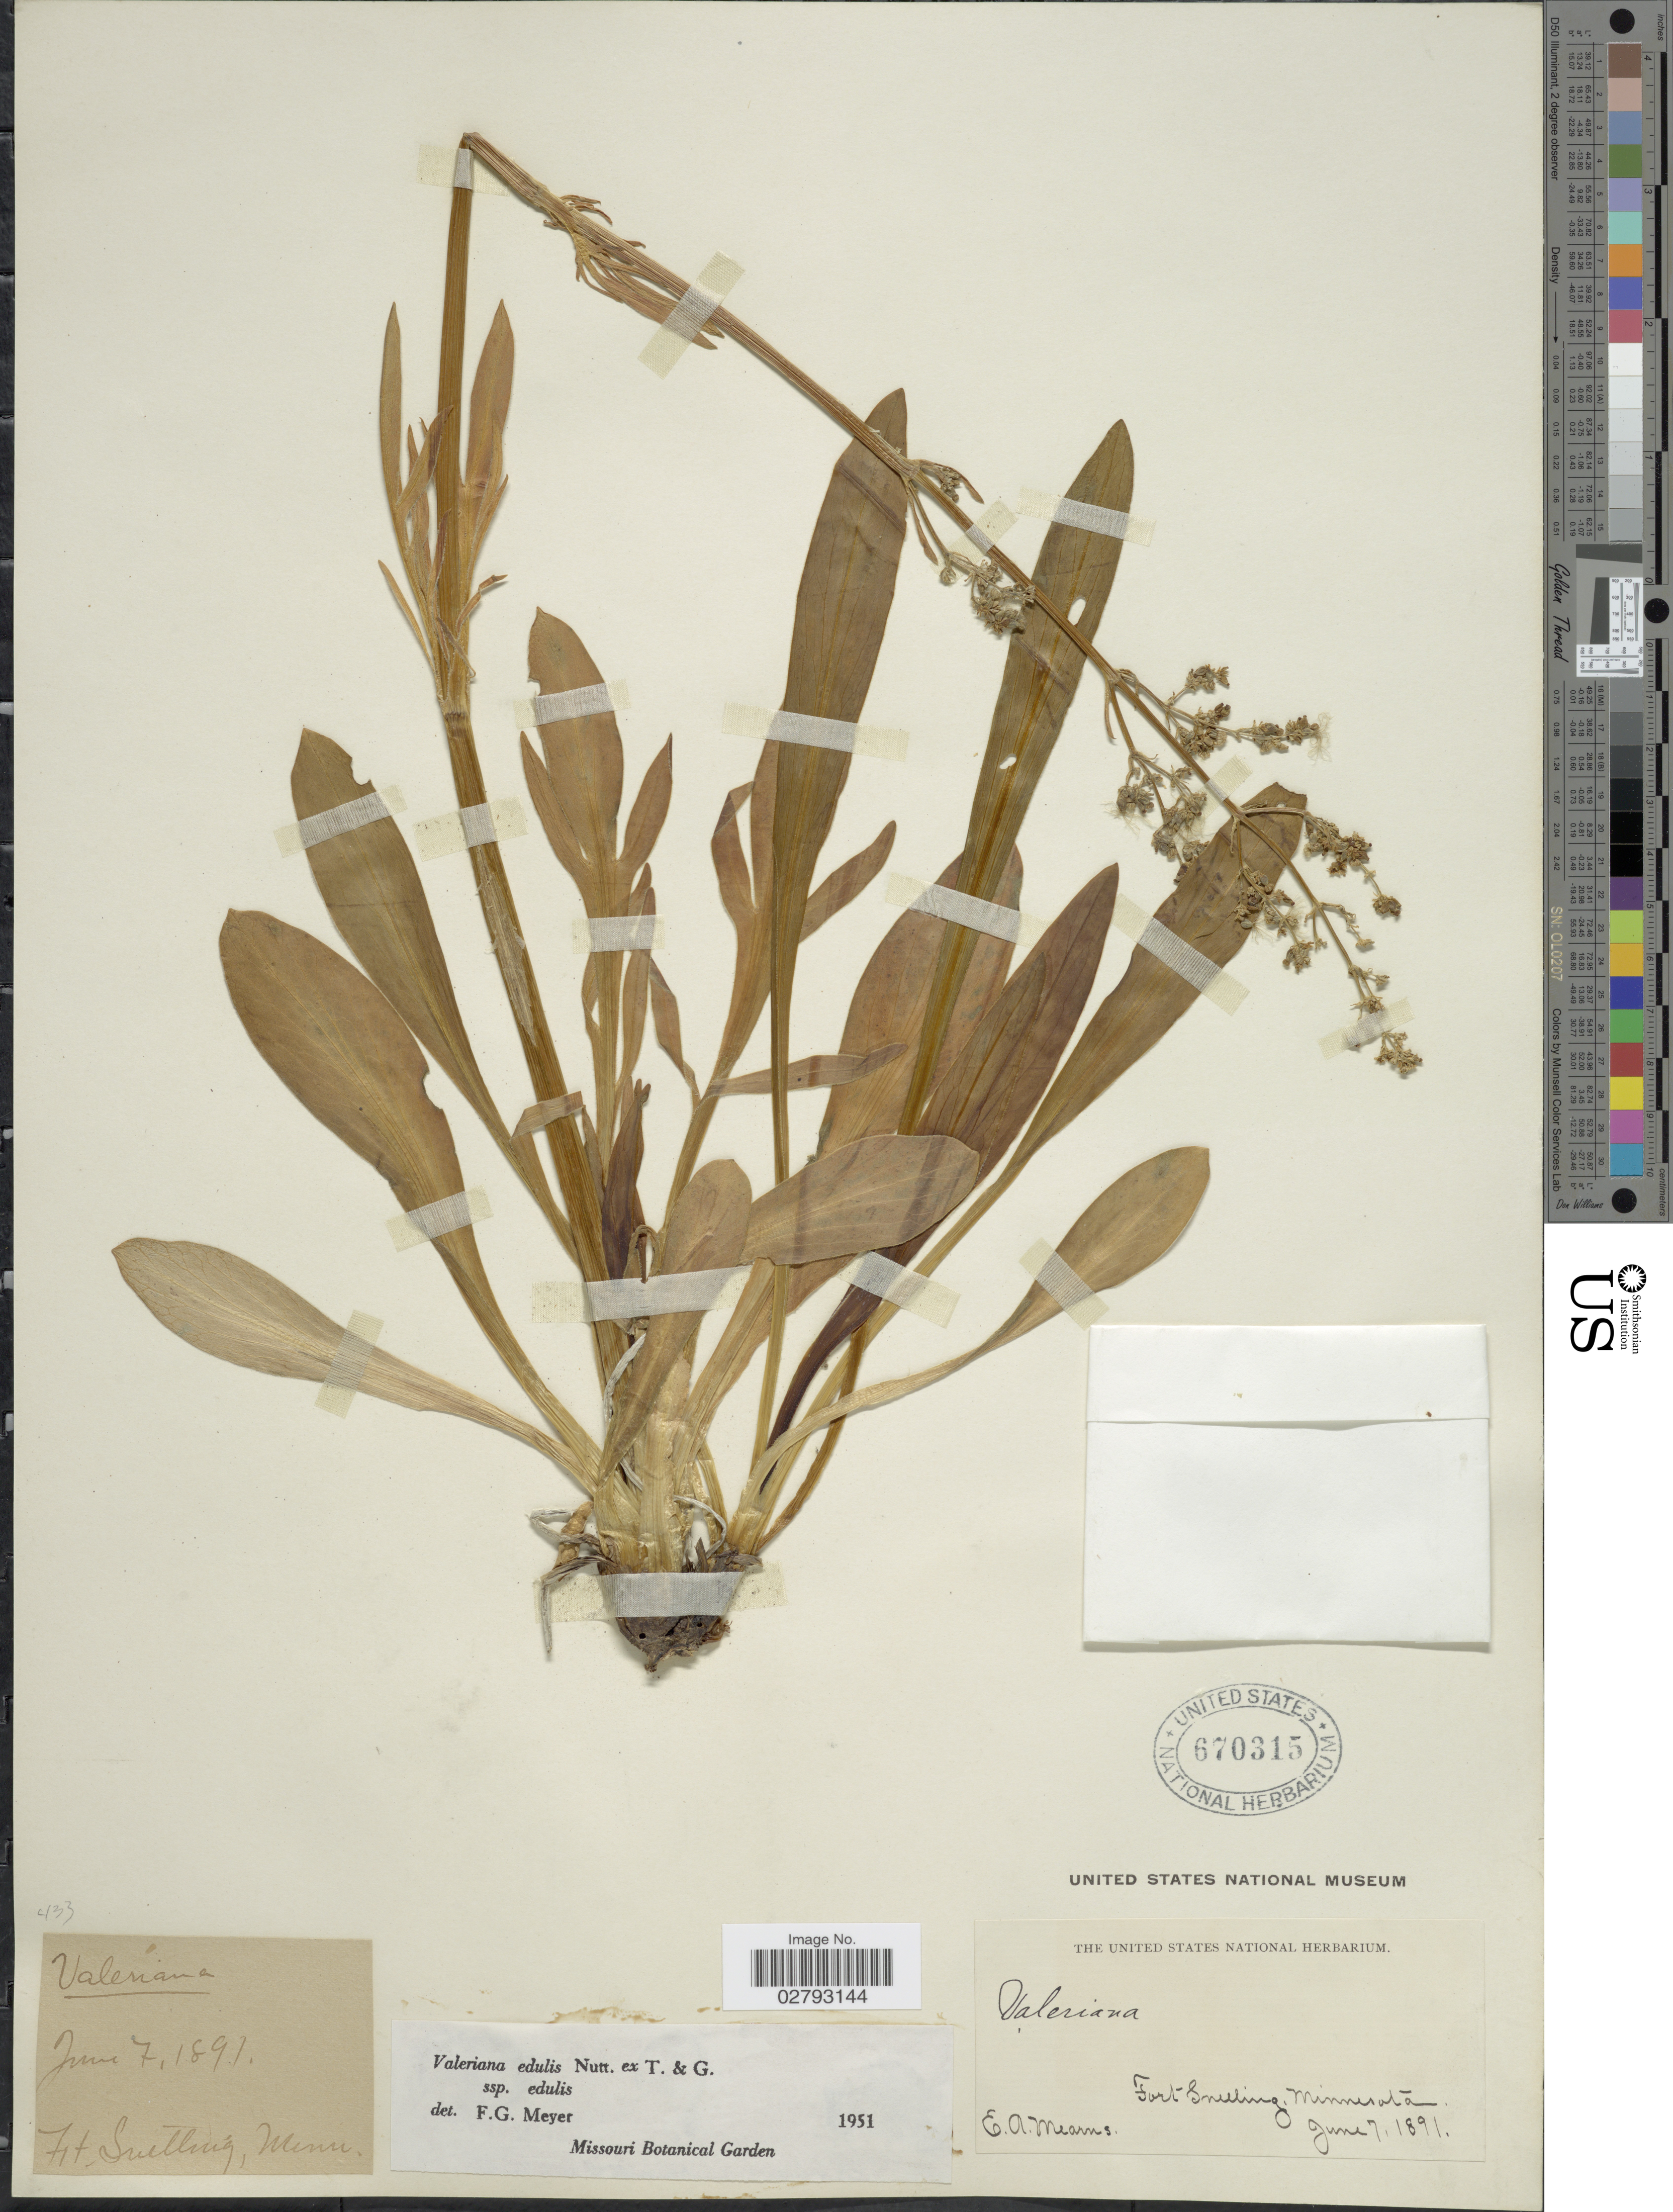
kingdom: Plantae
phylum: Tracheophyta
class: Magnoliopsida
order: Dipsacales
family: Caprifoliaceae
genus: Valeriana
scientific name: Valeriana edulis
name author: Nutt.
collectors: E. A. Mearns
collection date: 1891-06-07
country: United States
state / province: Minnesota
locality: Fort Snelling.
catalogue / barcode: US 670315